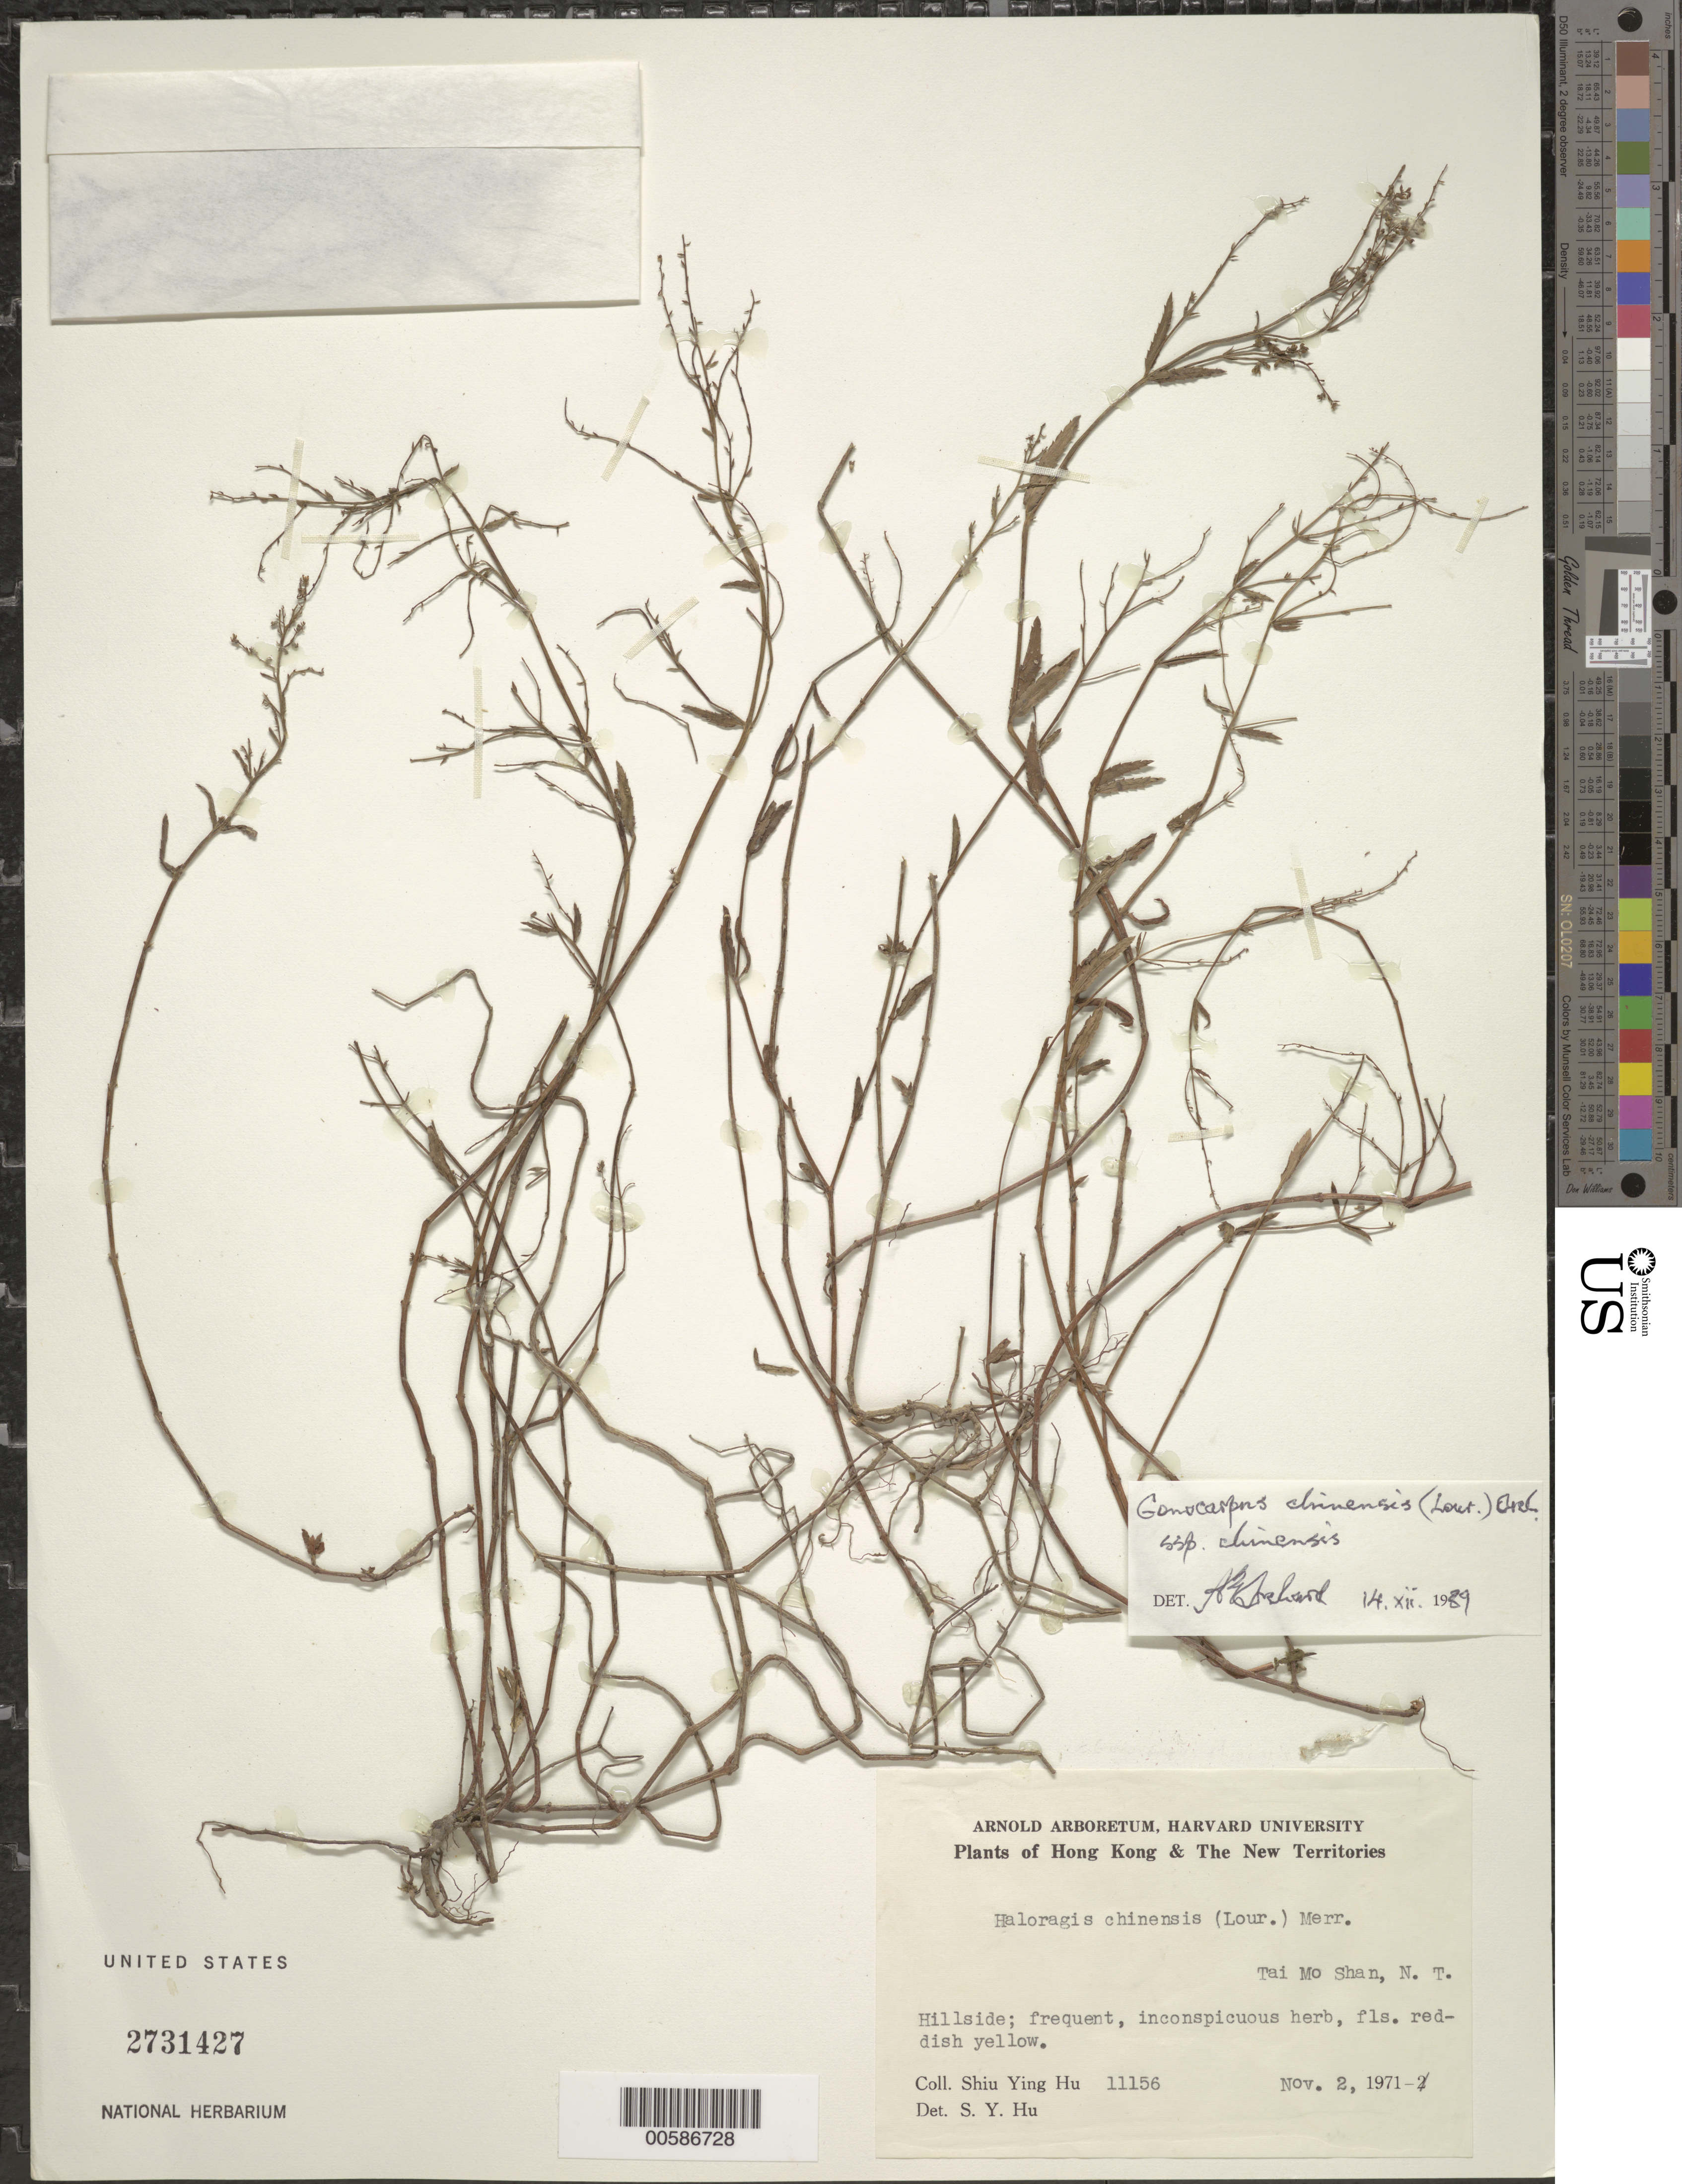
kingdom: Plantae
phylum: Tracheophyta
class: Magnoliopsida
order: Saxifragales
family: Haloragaceae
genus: Gonocarpus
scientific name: Gonocarpus chinensis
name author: (Lour.) Orchard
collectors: S. Y. Hu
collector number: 11156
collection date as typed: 02 Nov 1971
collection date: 1971-11-02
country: China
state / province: Hong Kong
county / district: New Territories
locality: Tai Mo Shan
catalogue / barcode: US 2731427